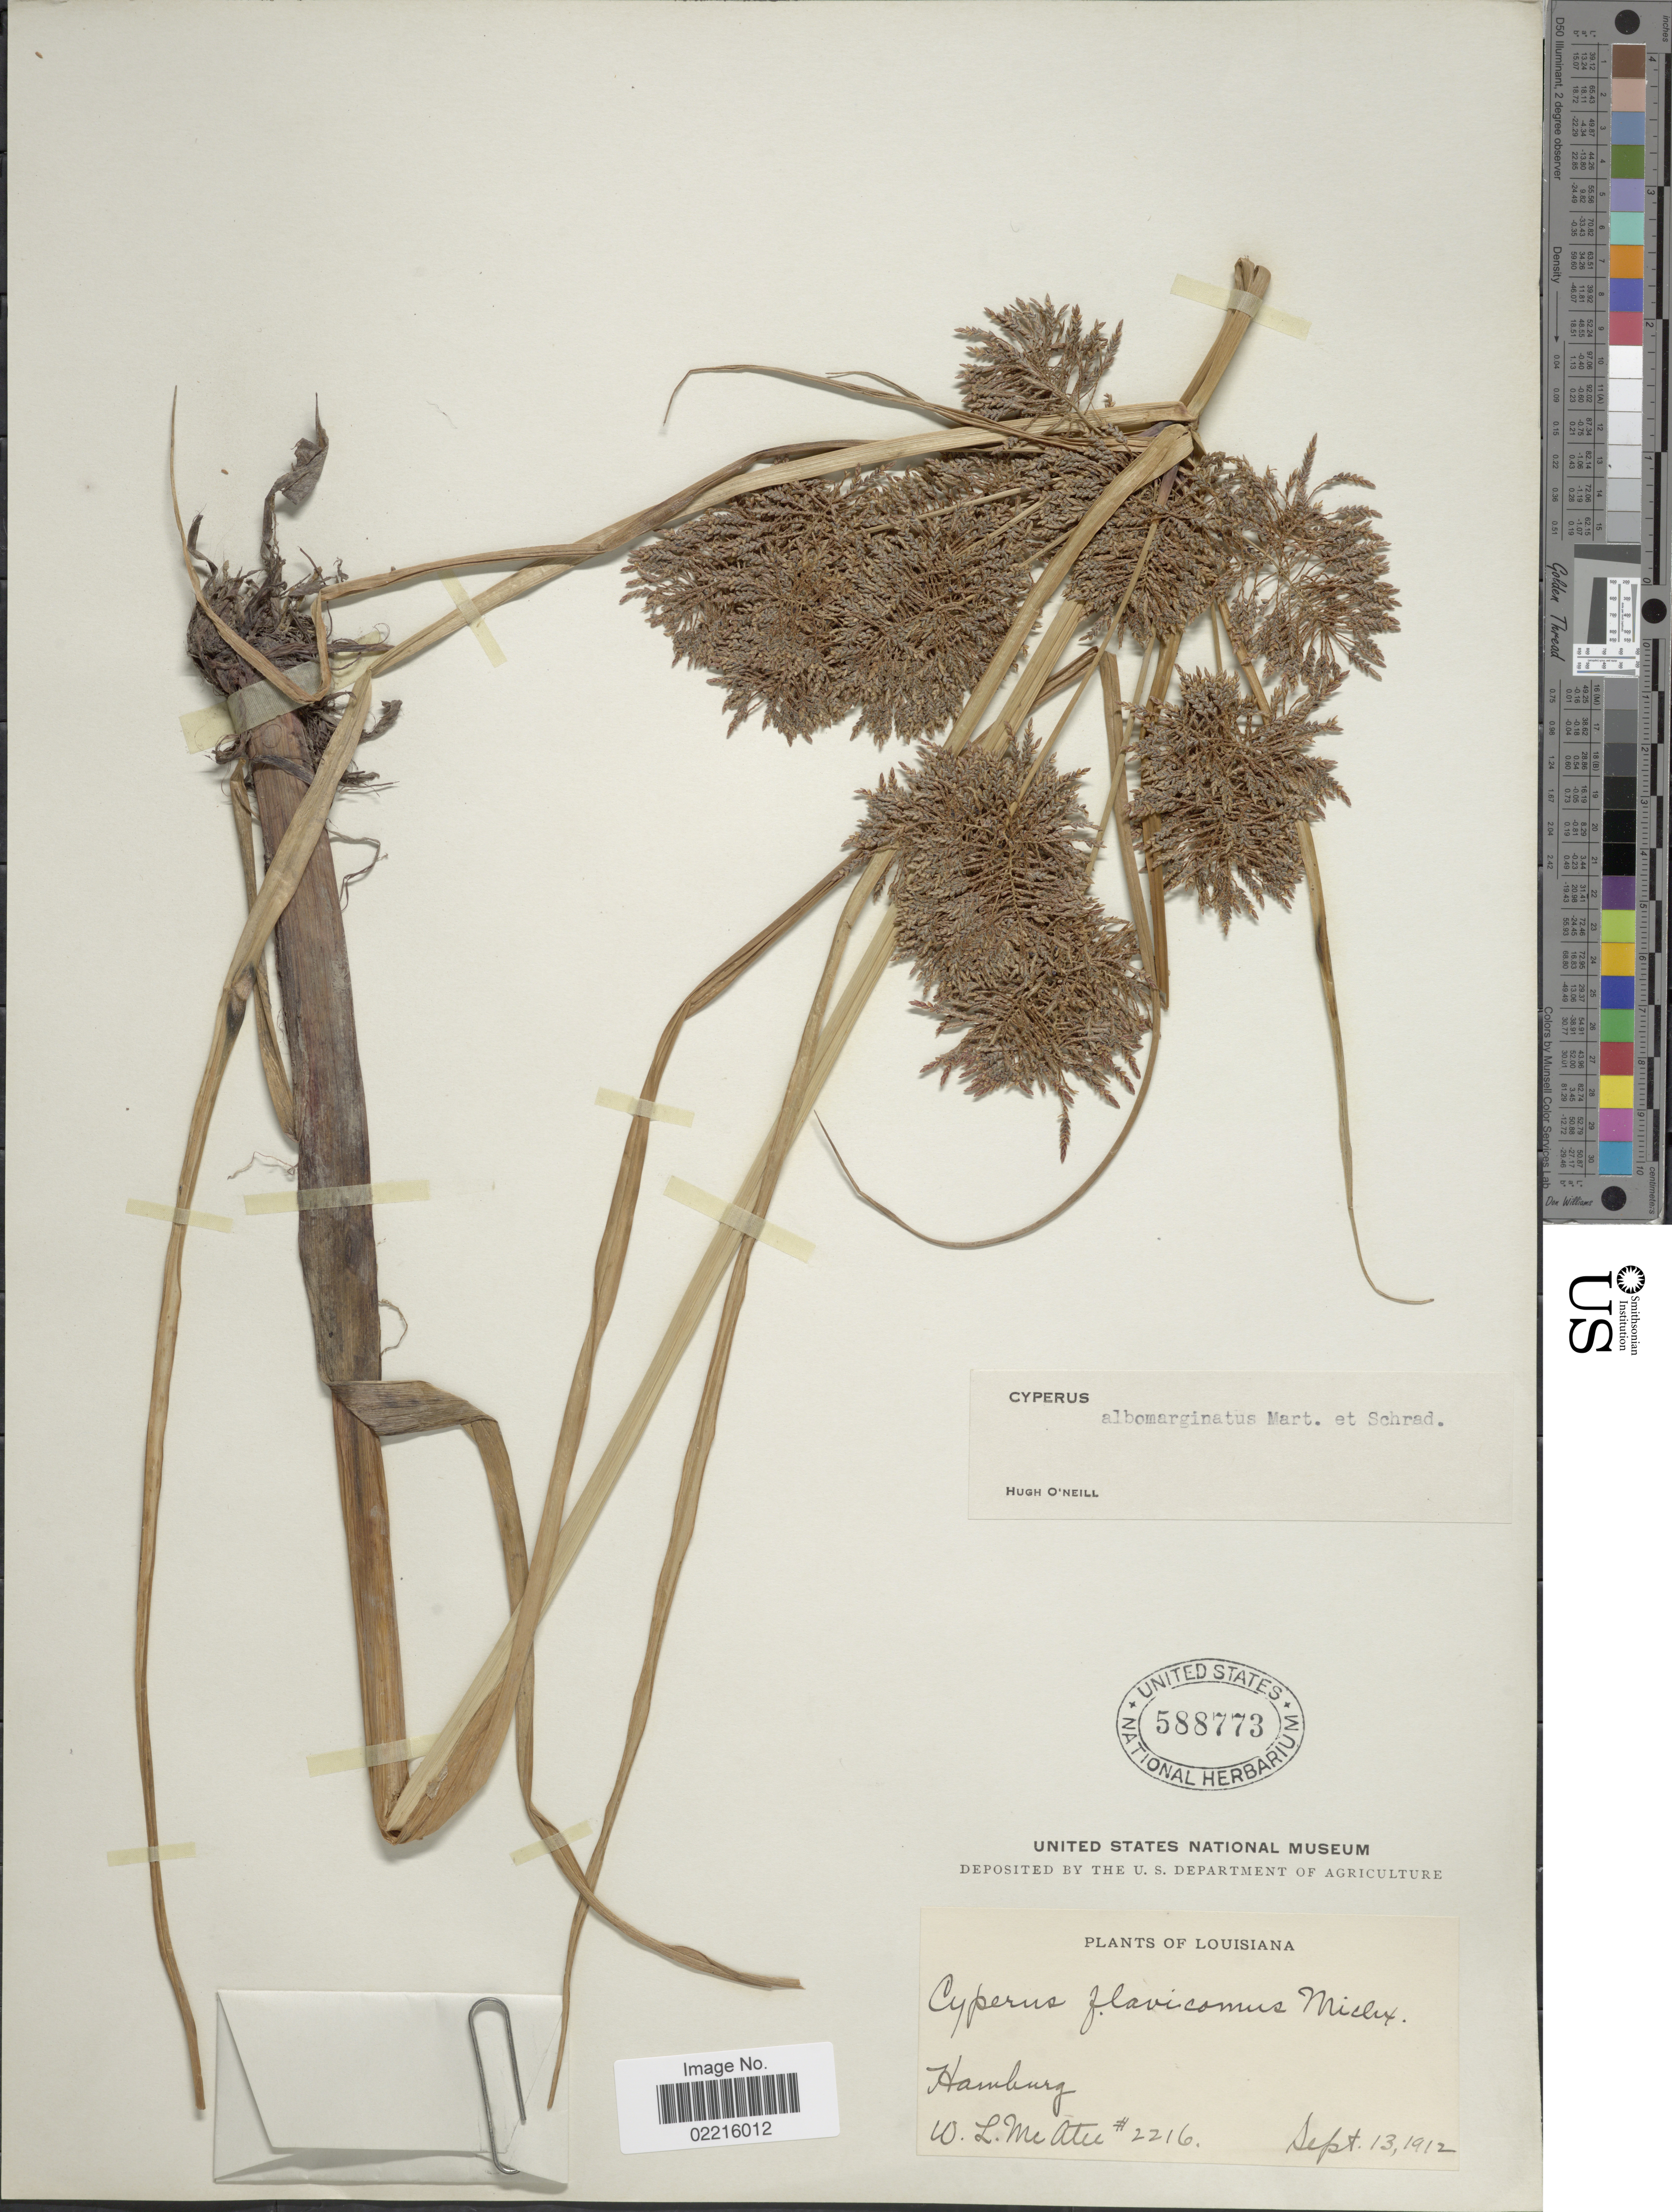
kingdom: Plantae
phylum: Tracheophyta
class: Liliopsida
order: Poales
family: Cyperaceae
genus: Cyperus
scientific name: Cyperus flavicomus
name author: Michx.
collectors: W. McAtee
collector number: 2216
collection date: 1912-09-13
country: United States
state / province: Louisiana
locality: Hamburg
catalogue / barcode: US 588773